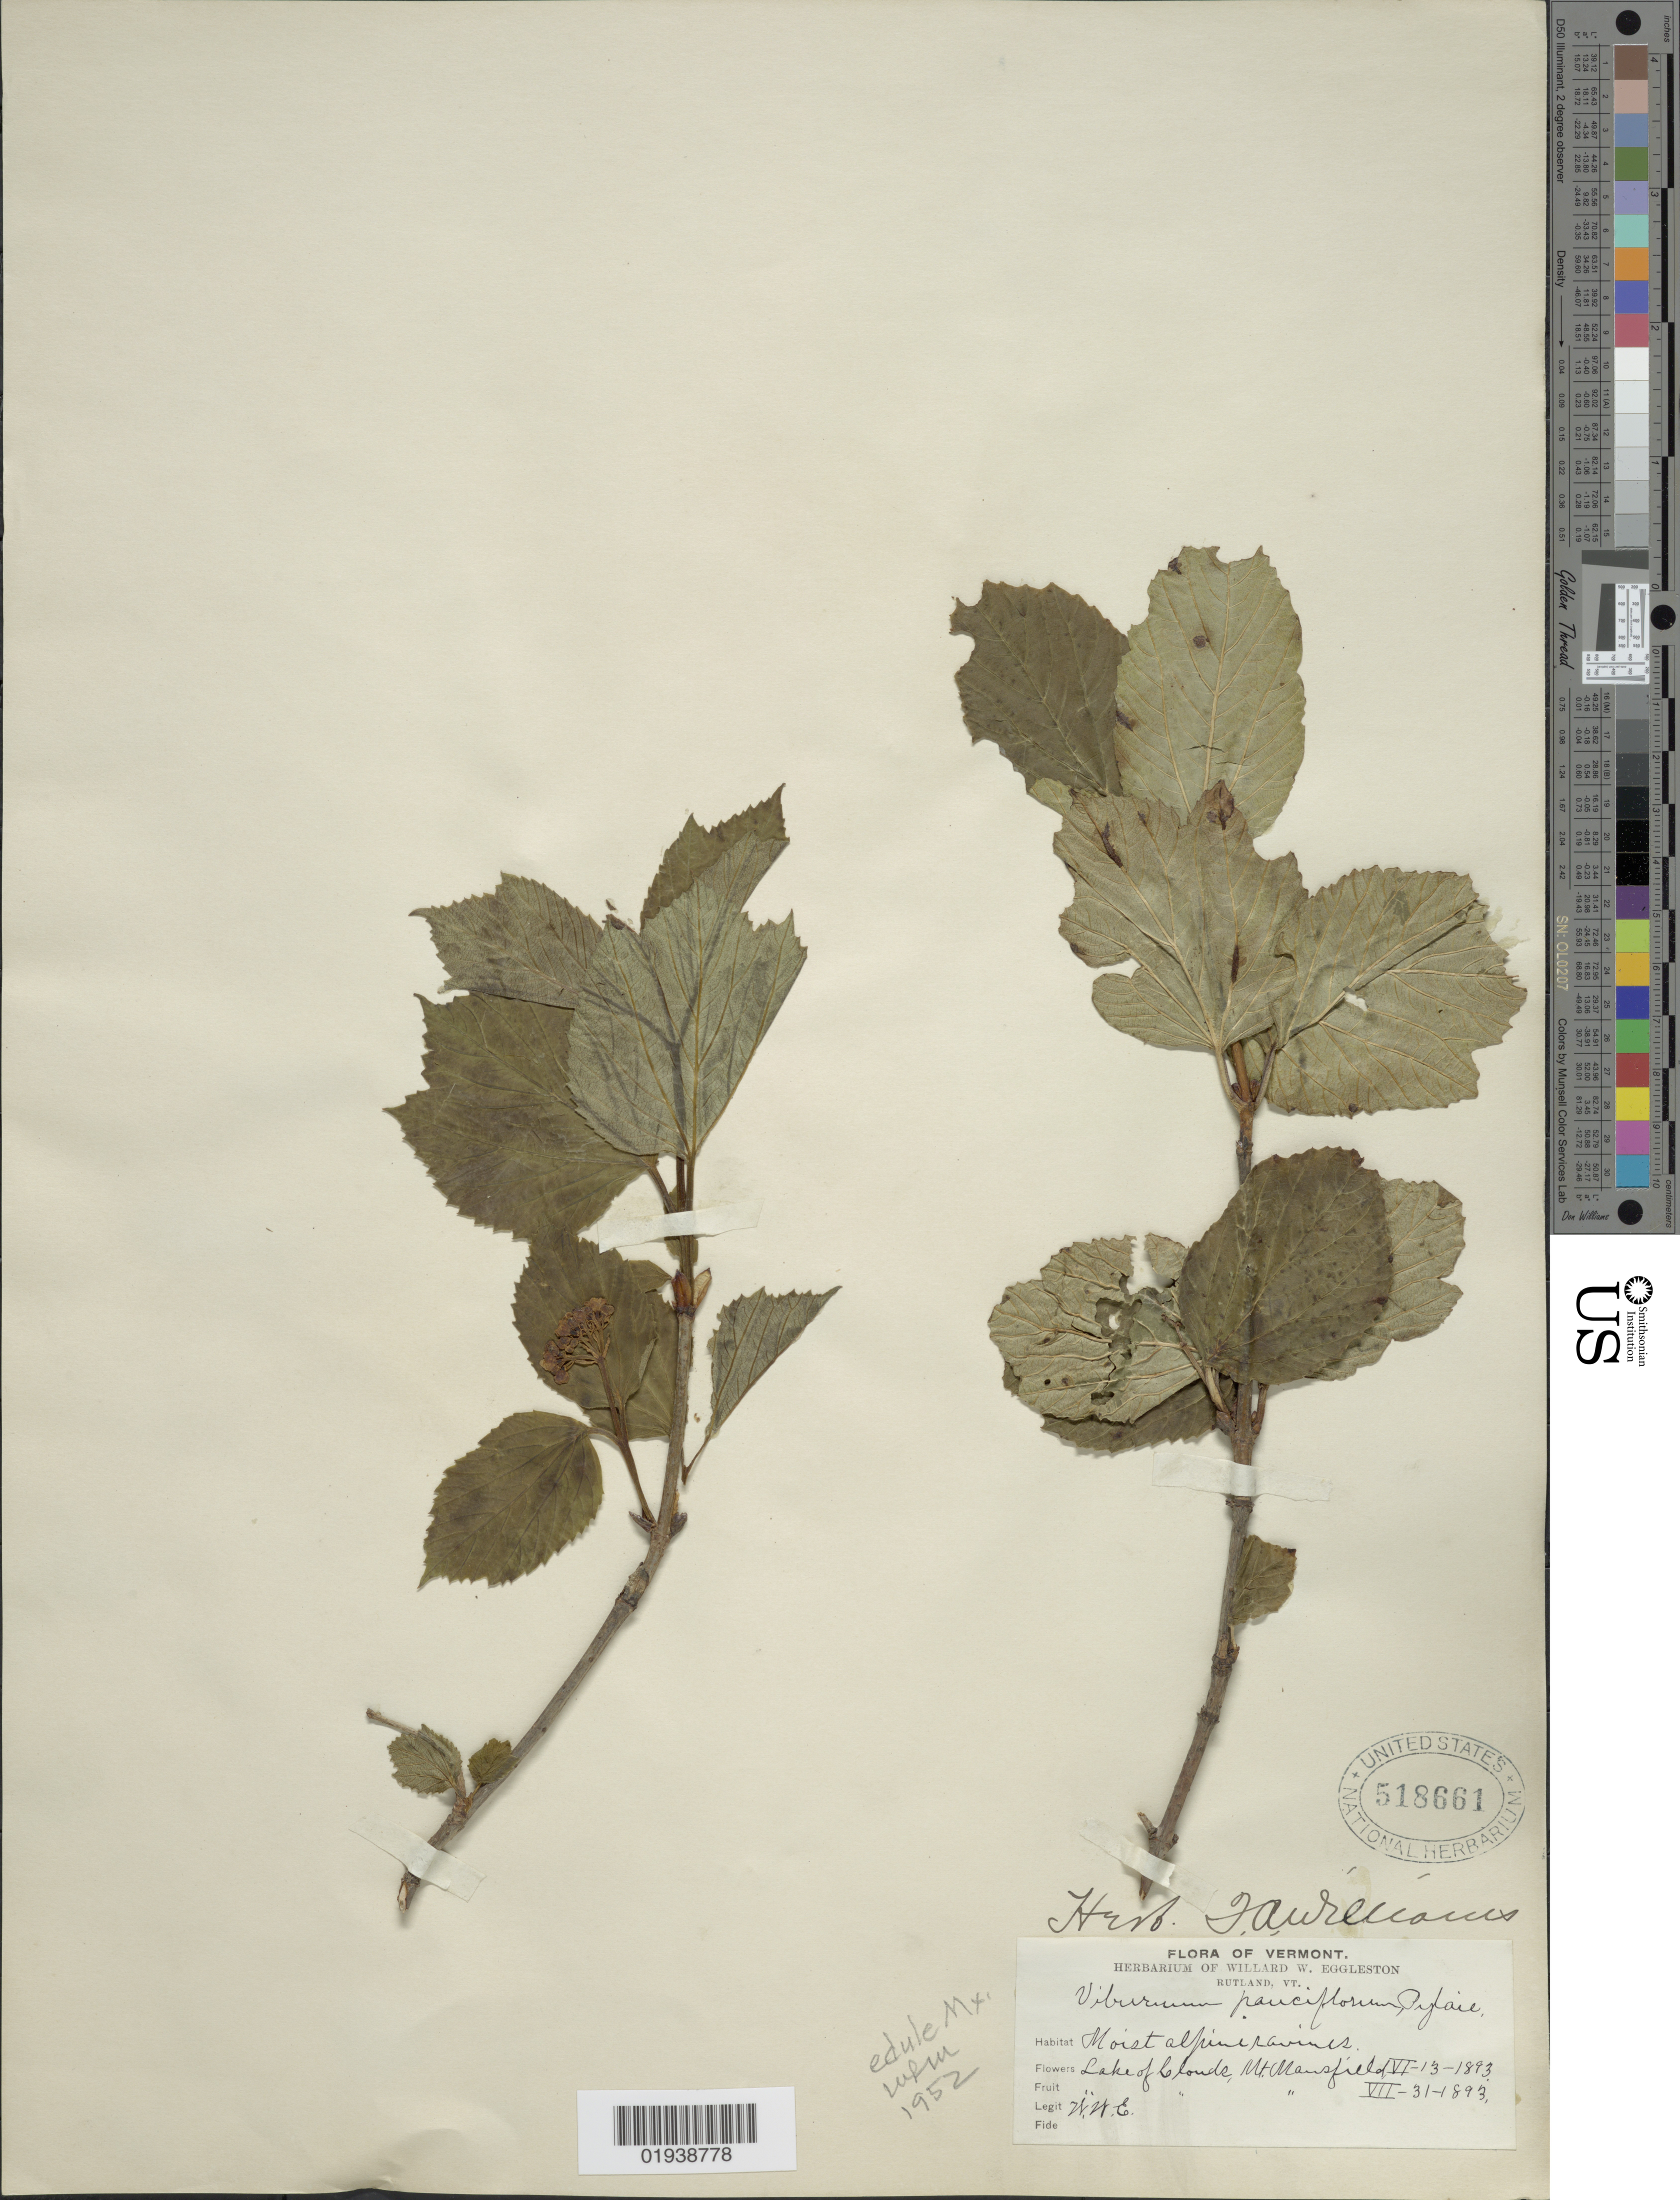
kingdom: Plantae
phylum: Tracheophyta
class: Magnoliopsida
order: Dipsacales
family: Viburnaceae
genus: Viburnum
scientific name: Viburnum edule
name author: (Michx.) Raf.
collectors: W. W. Eggleston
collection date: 1893-06-13/1893-07-31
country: United States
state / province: Vermont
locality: Lake of Clouds, Mt. Mansfield.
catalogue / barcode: US 518661